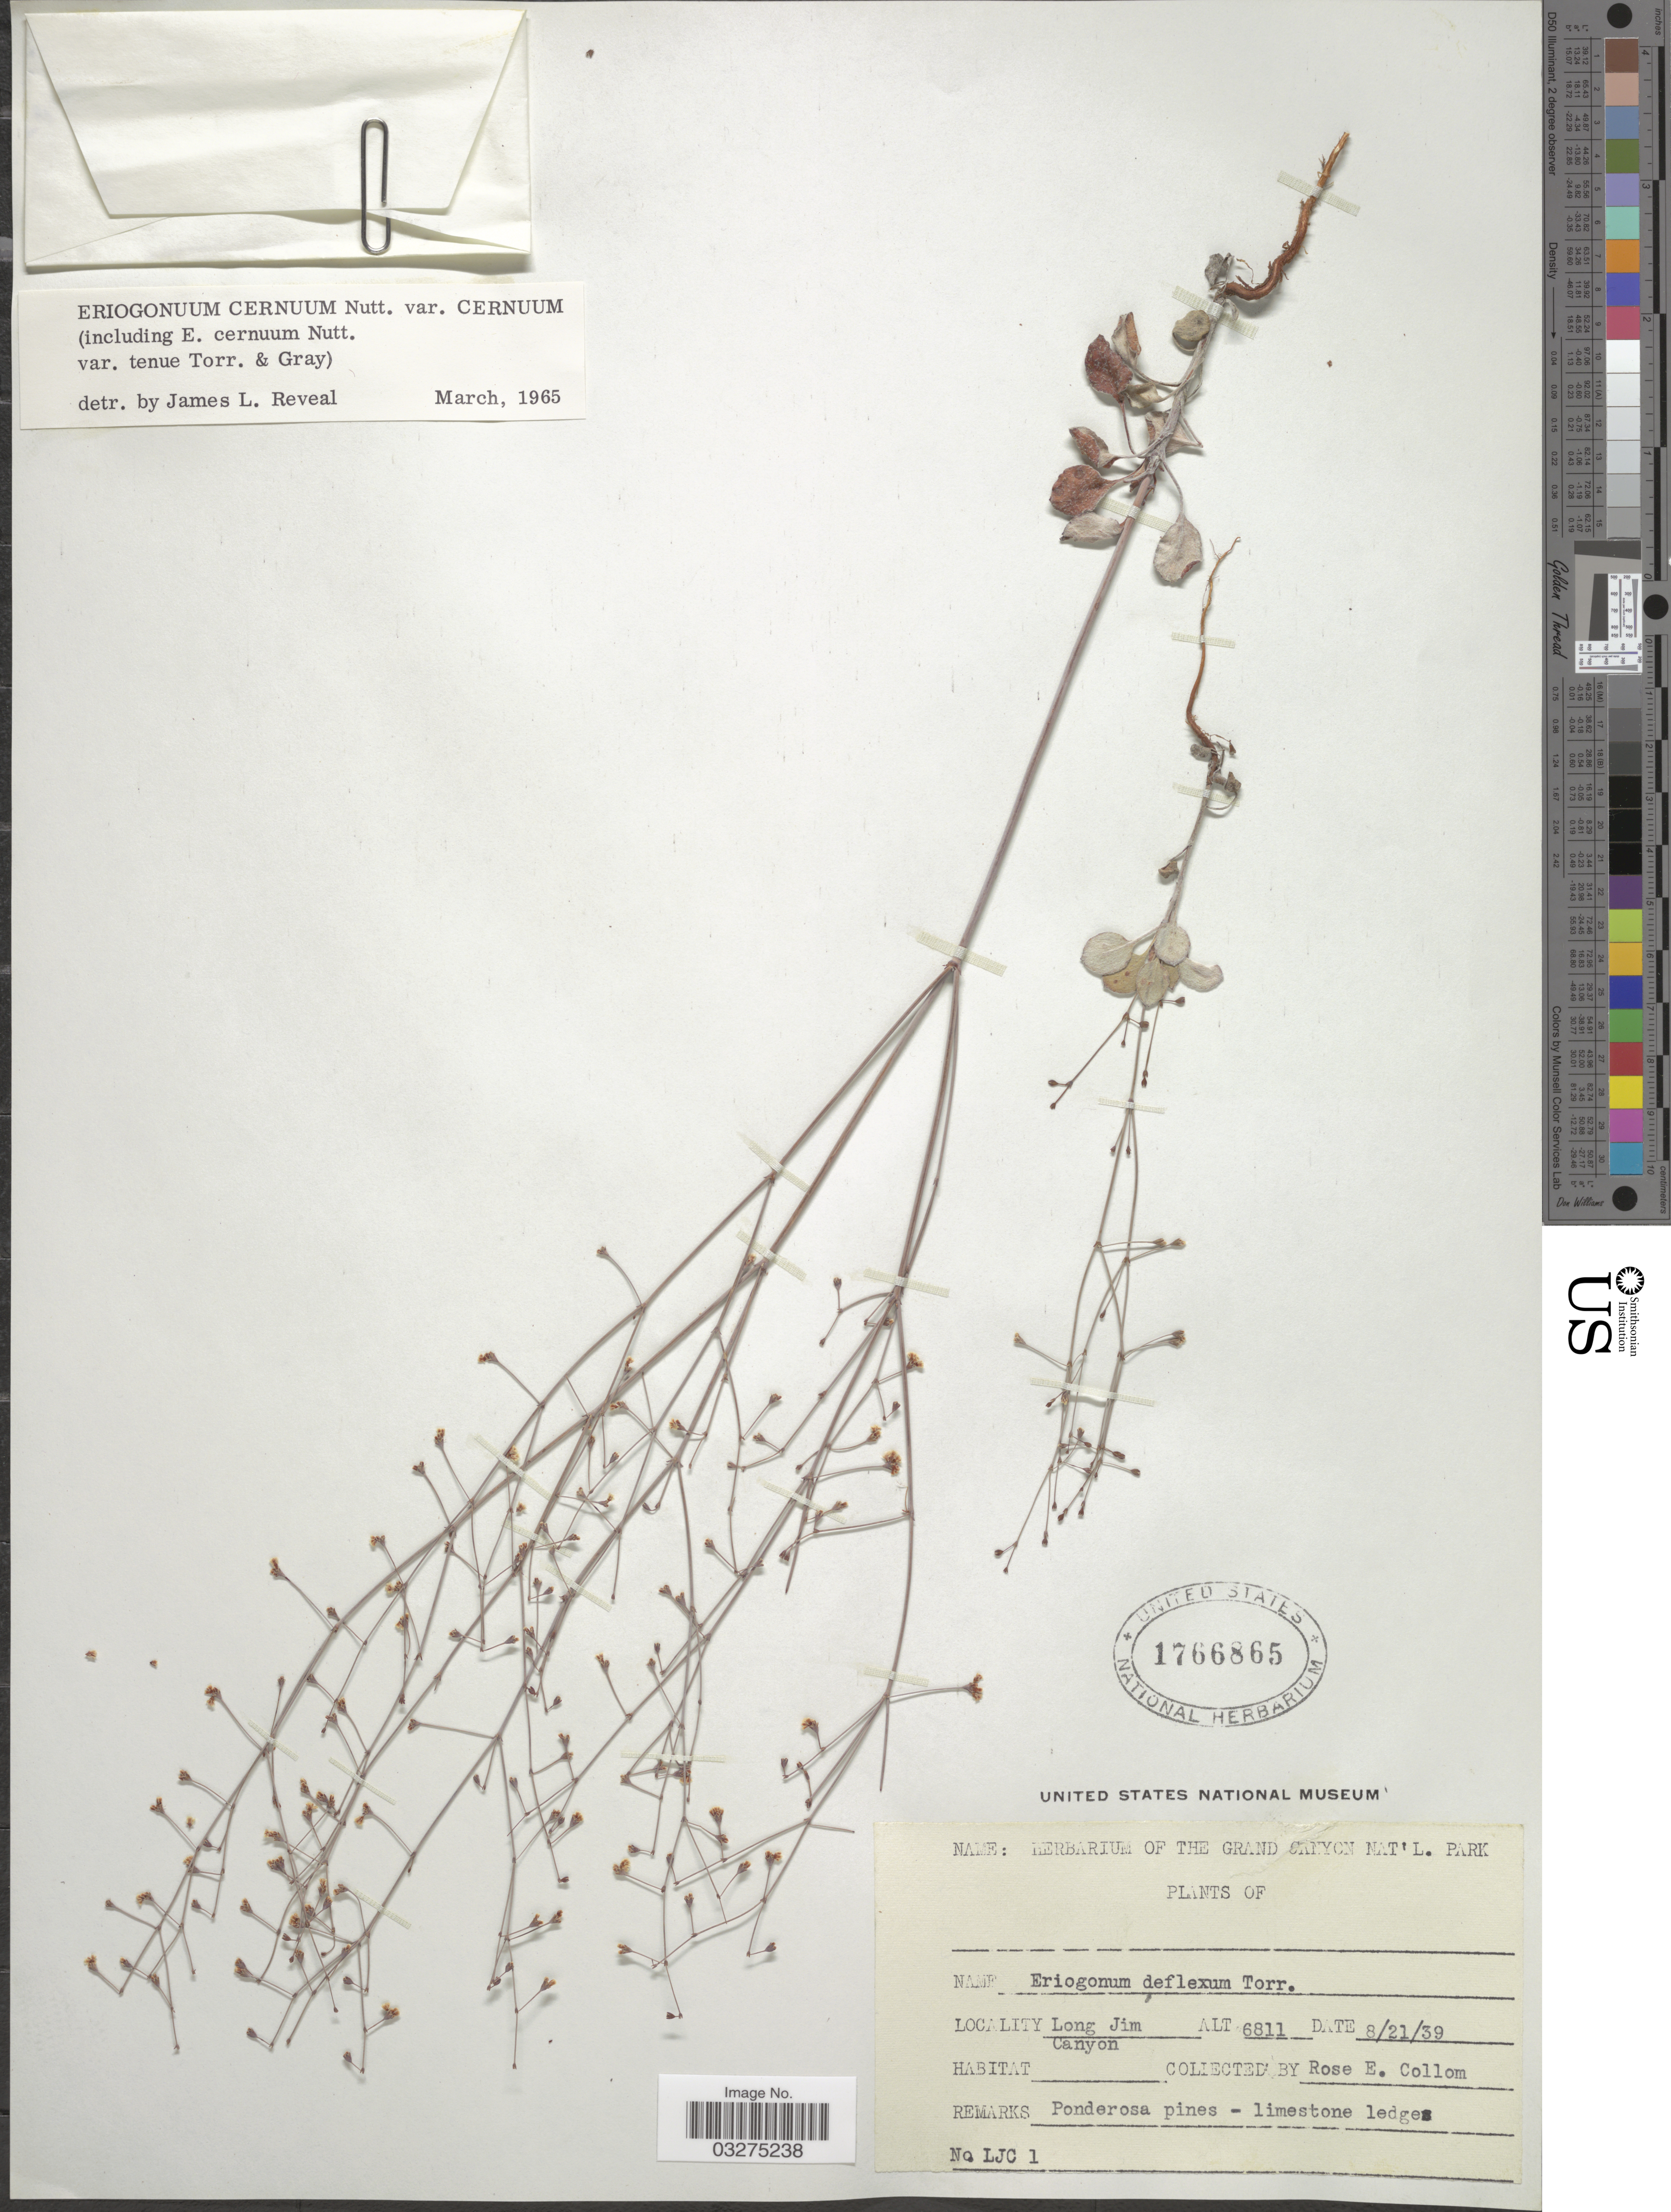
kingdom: Plantae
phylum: Tracheophyta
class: Magnoliopsida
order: Caryophyllales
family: Polygonaceae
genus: Eriogonum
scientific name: Eriogonum cernuum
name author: Nutt.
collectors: R. E. Collom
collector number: LJC1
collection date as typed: Transcribed d/m/y: 21/8/39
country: United States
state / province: Arizona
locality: Long Jim Canyon.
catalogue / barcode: US 1766865